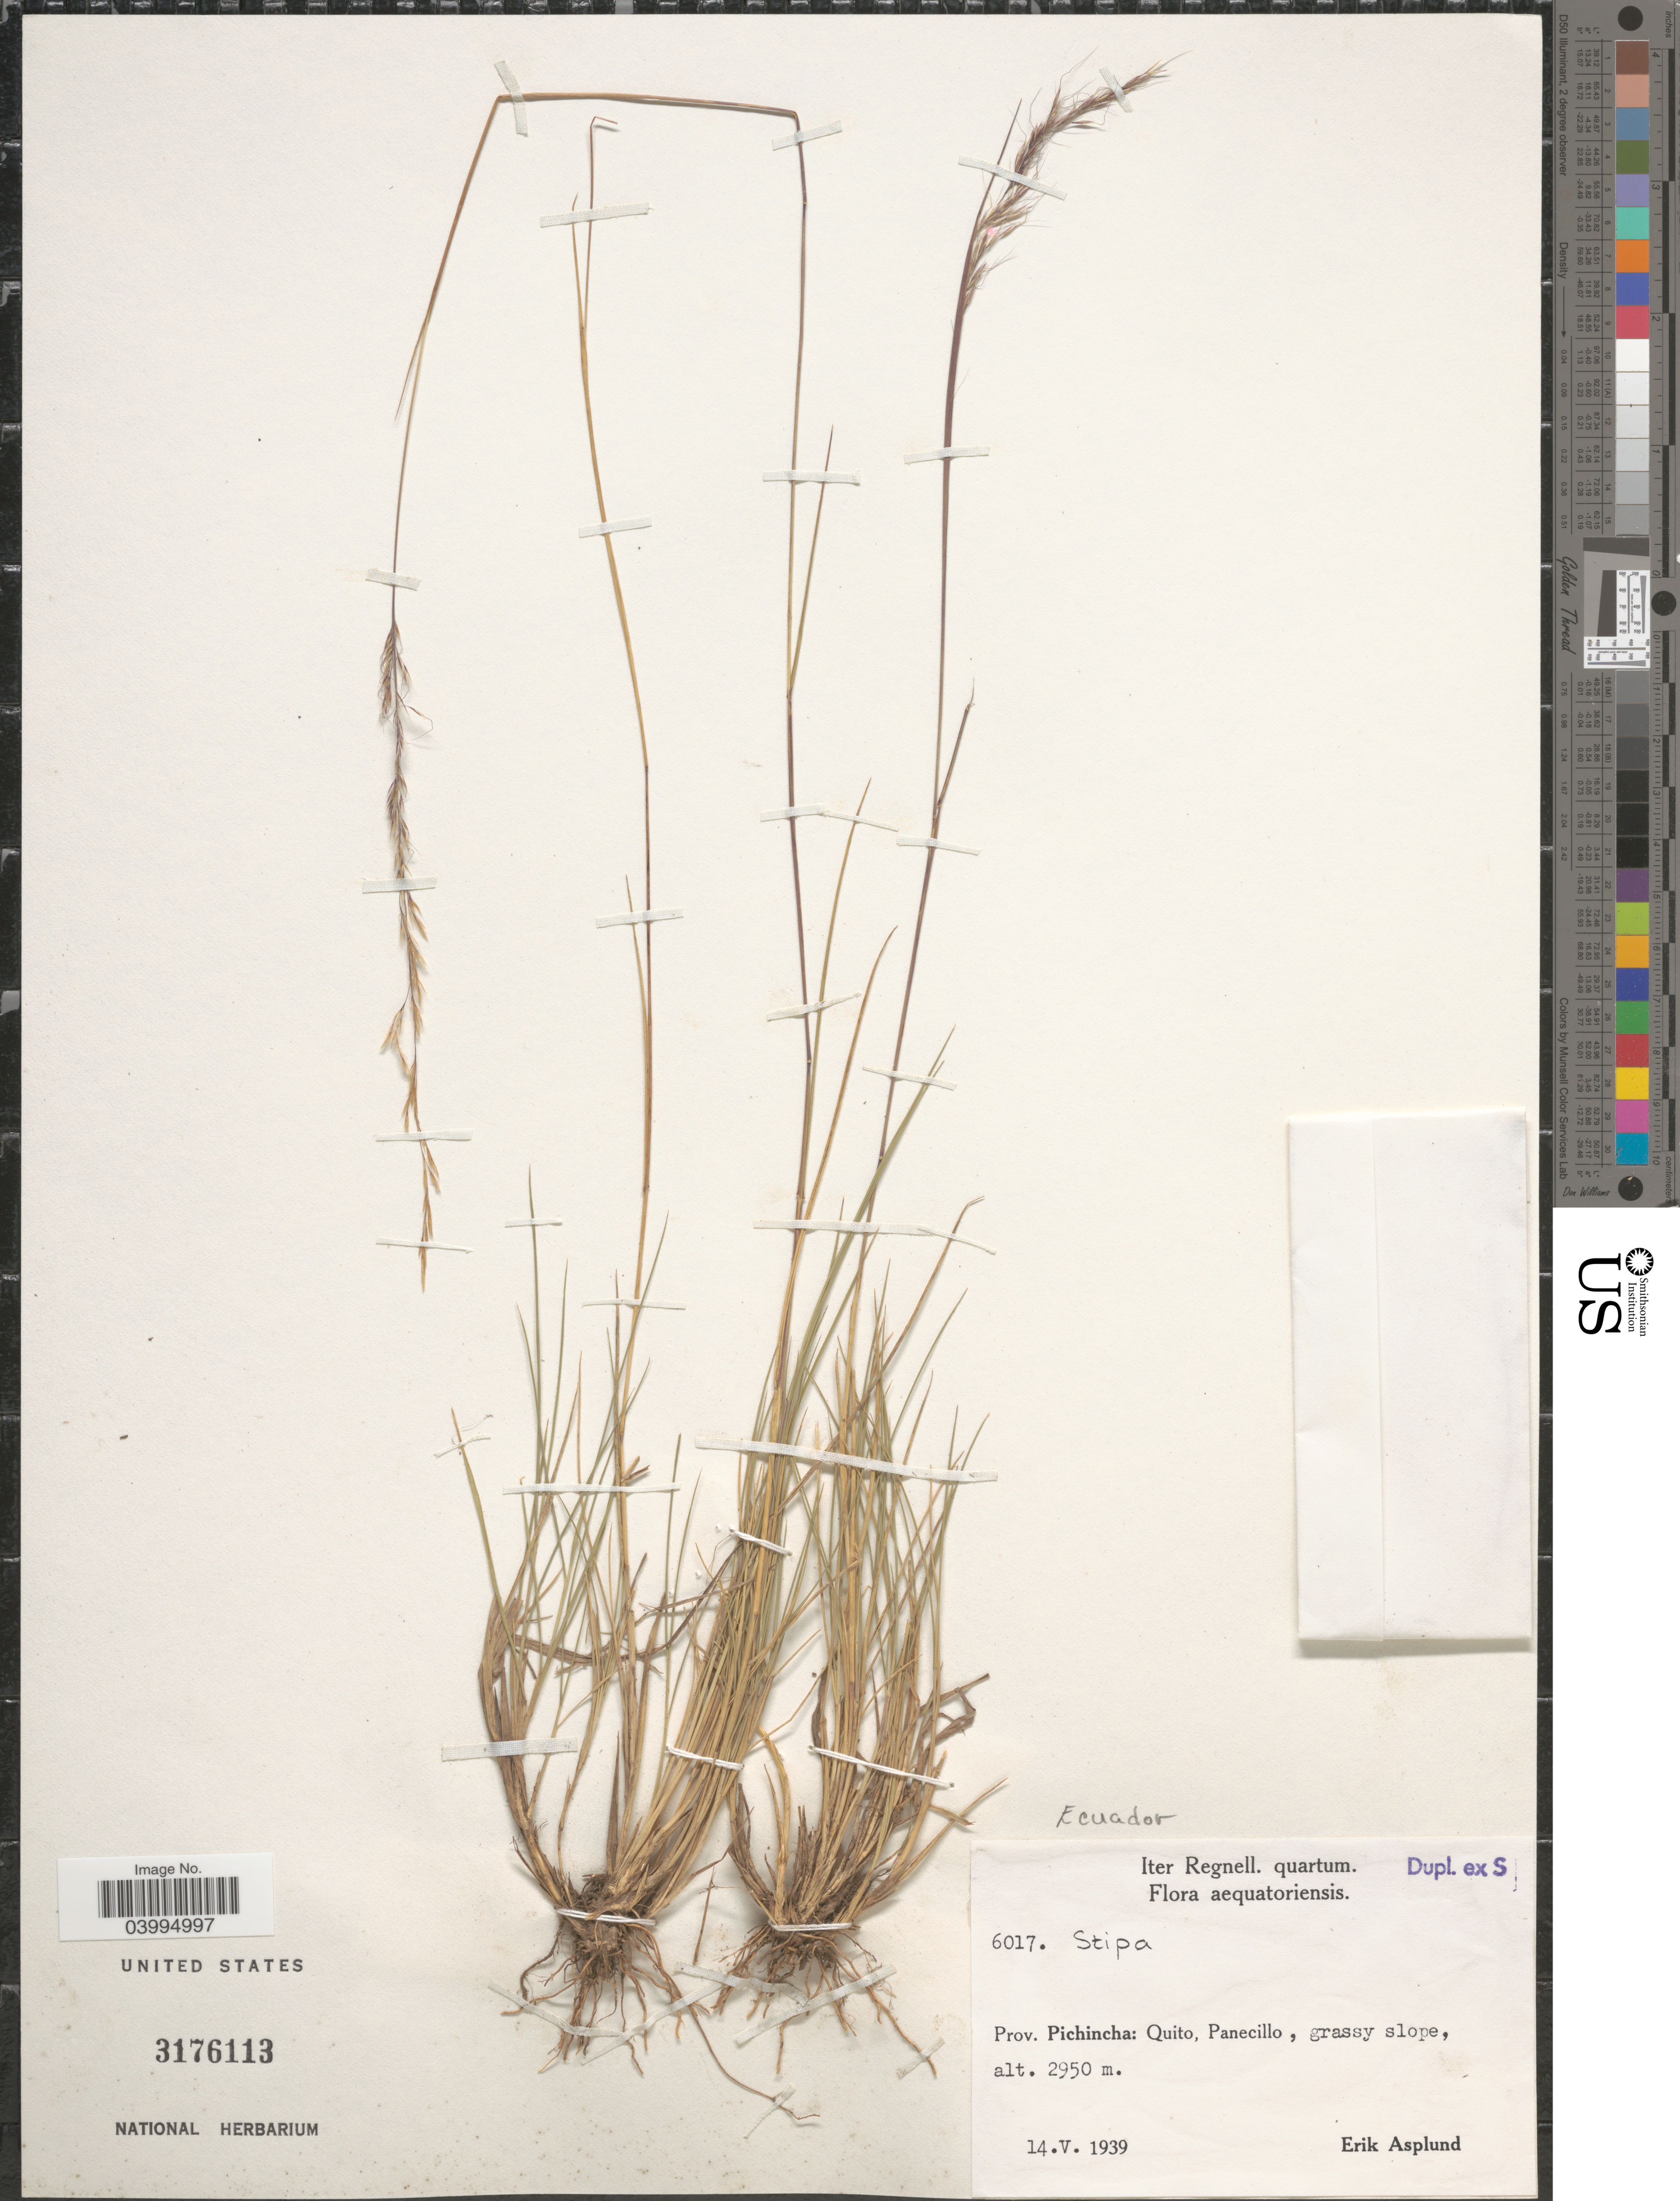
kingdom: Plantae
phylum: Tracheophyta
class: Liliopsida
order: Poales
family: Poaceae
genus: Stipa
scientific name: Stipa sp.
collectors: E. Asplund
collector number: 6017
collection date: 1939-05-14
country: Ecuador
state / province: Pichincha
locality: Aequatoriensis. Quito, Panecillo.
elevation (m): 2950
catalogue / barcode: US 3176113